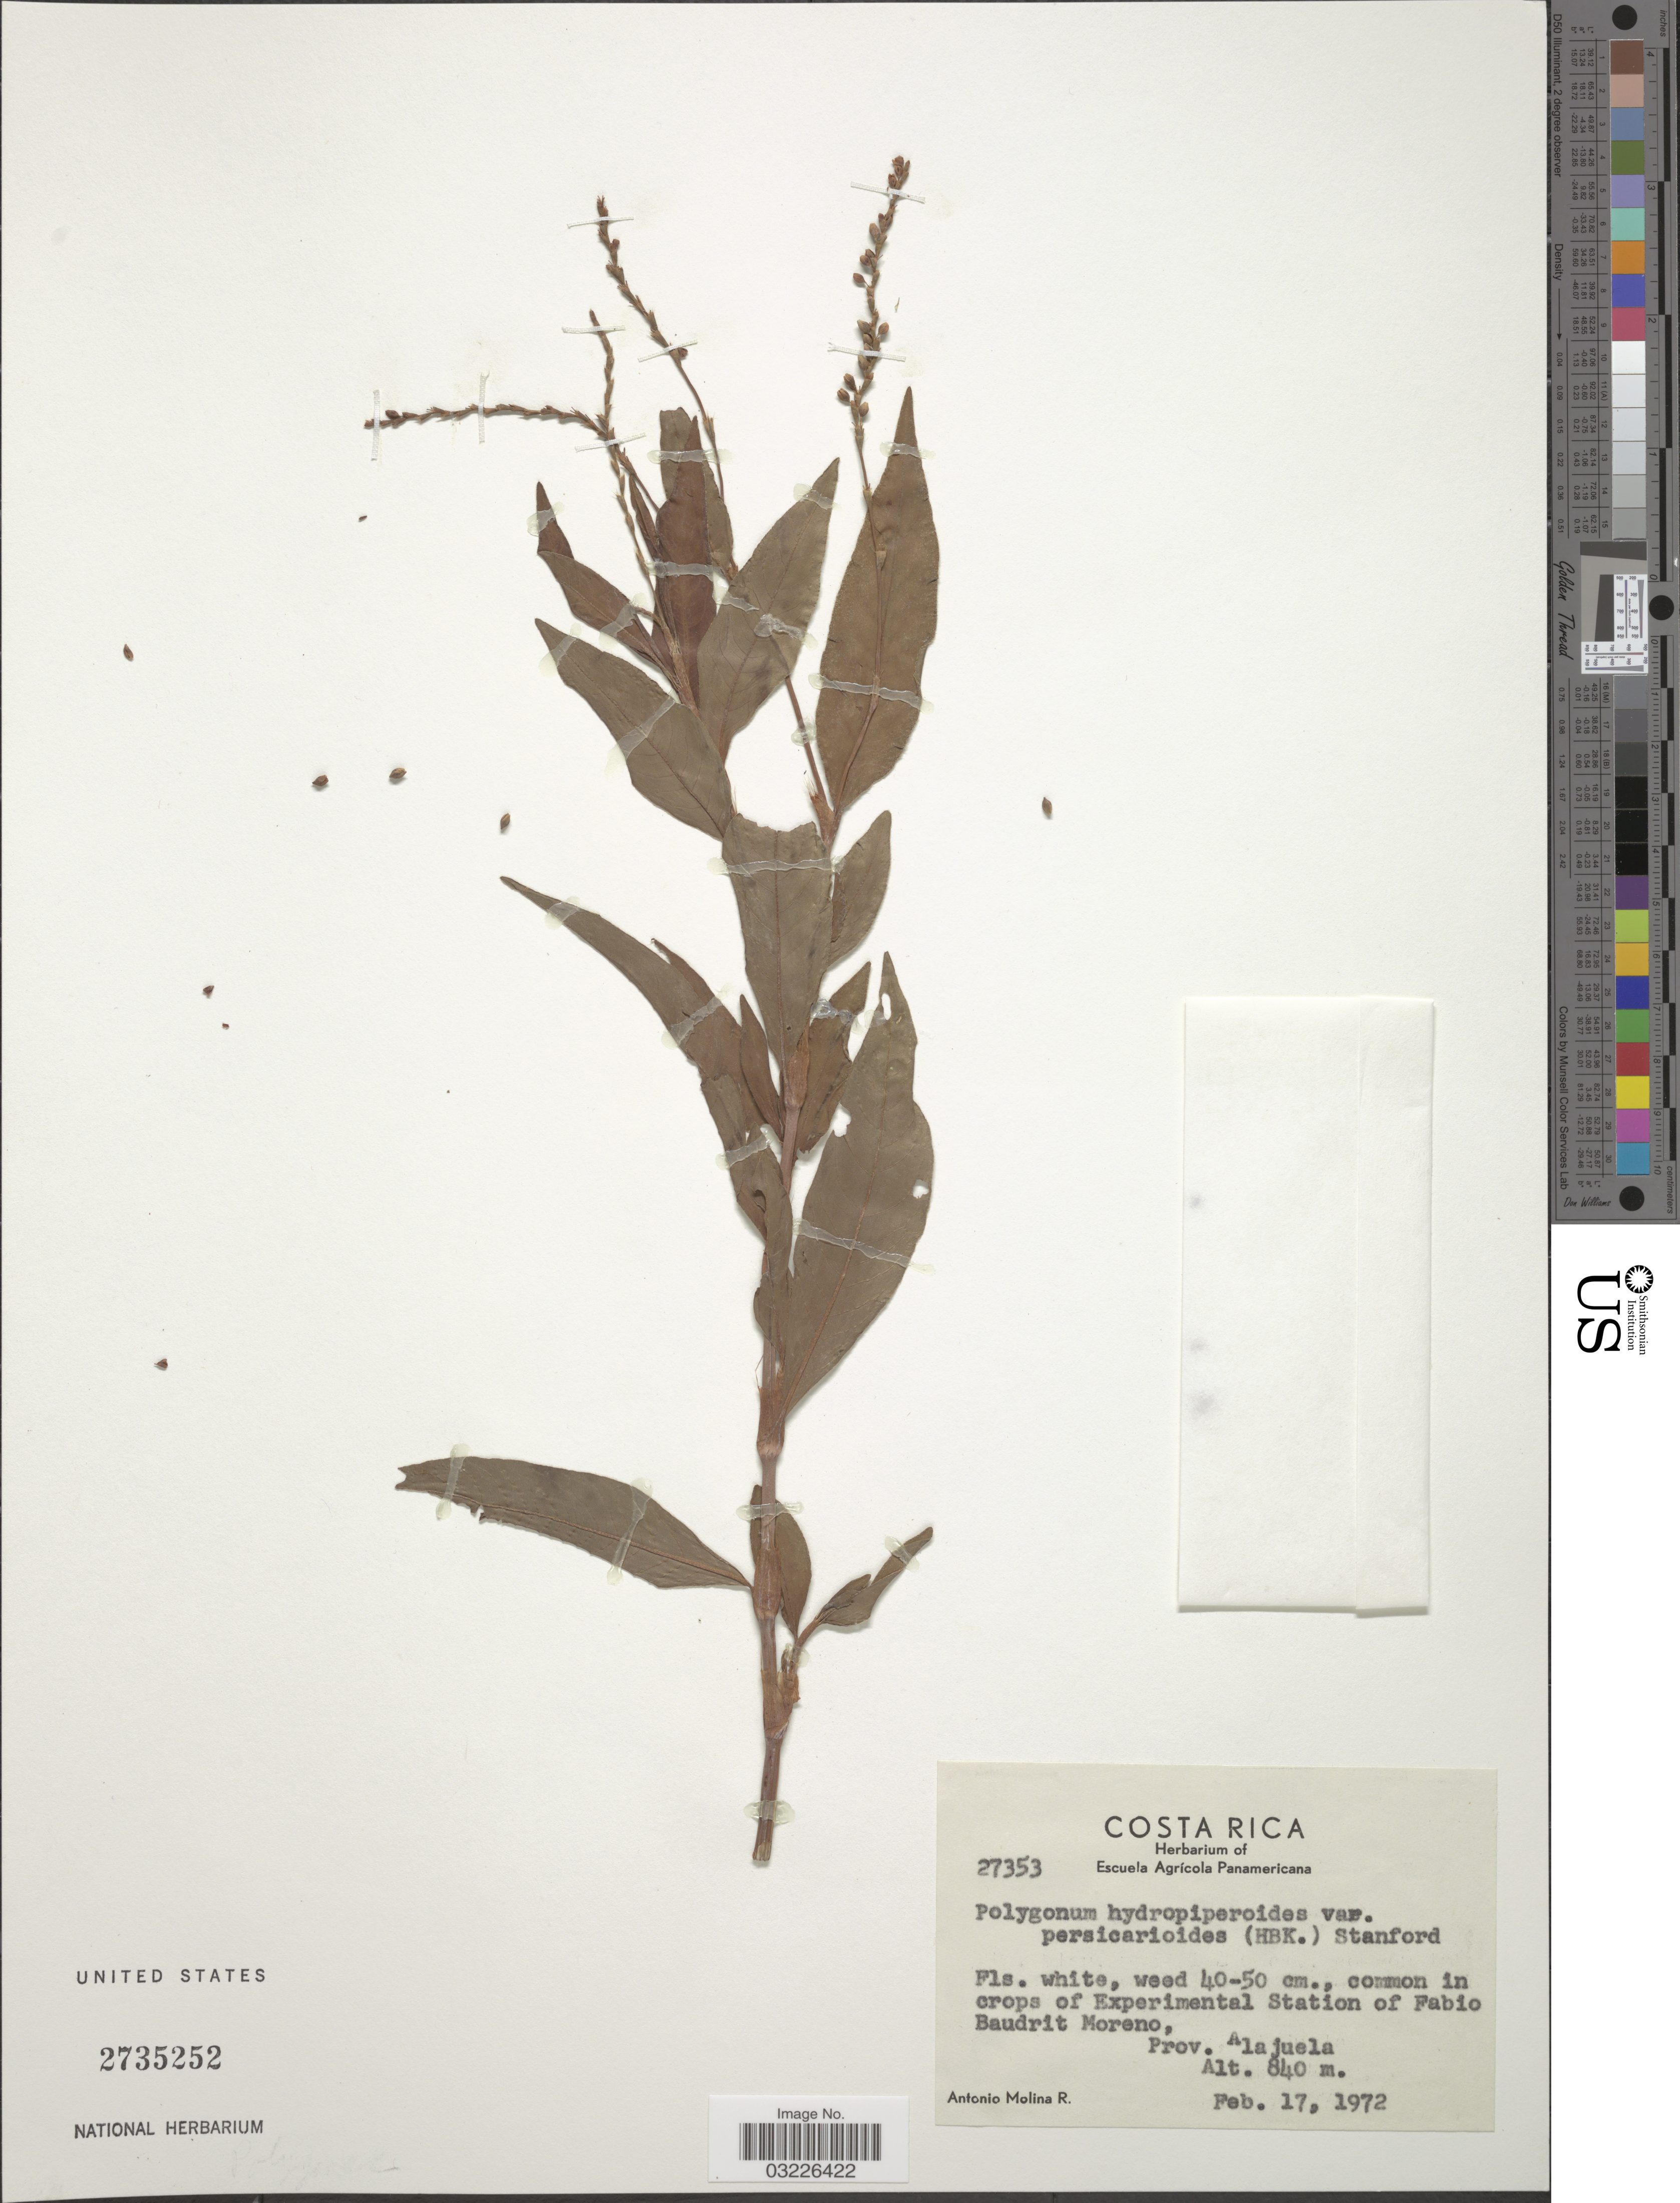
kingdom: Plantae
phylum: Tracheophyta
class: Magnoliopsida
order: Caryophyllales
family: Polygonaceae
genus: Polygonum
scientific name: Polygonum hydropiperoides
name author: Michx.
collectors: A. Molina R.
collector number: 27353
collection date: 1972-02-17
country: Costa Rica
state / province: Alajuela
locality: Experimental Station of Fabio Baudrit Moreno.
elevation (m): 840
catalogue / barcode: US 2735252